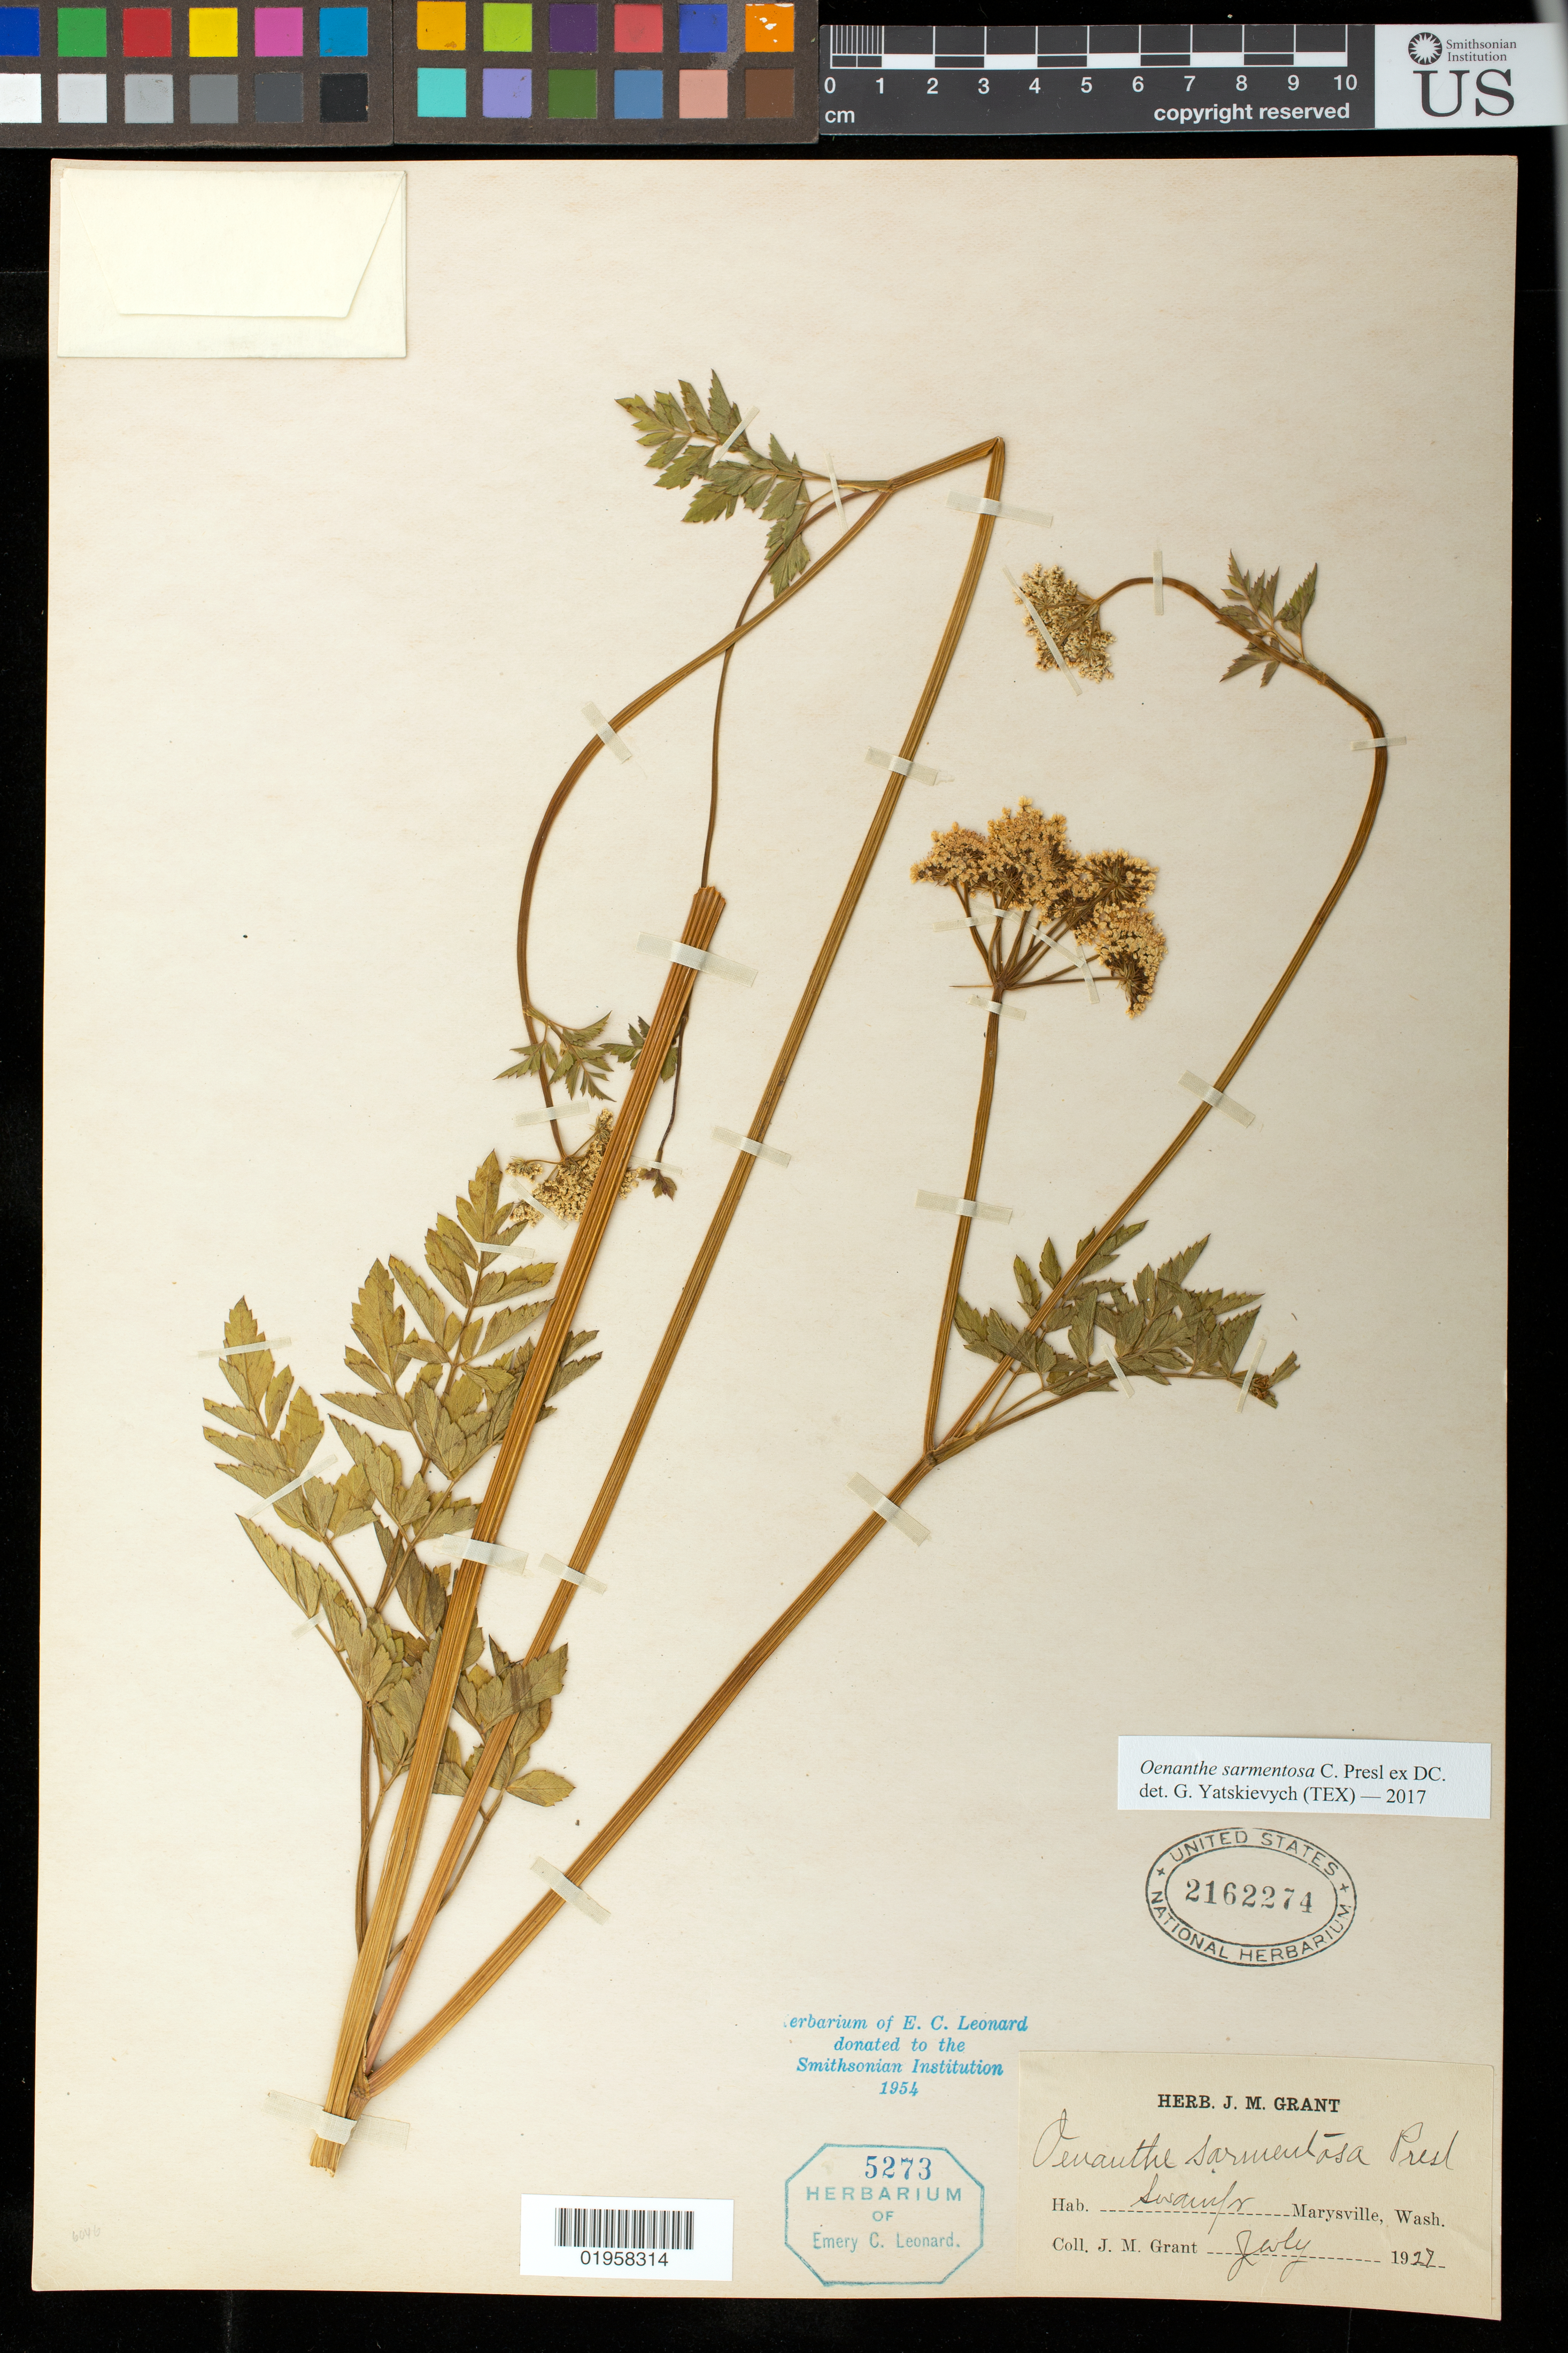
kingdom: Plantae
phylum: Tracheophyta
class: Magnoliopsida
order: Apiales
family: Apiaceae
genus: Oenanthe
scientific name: Oenanthe sarmentosa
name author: C. Presl ex DC.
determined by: Yatskievych, G. A.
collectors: J. M. Grant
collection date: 1927-07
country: United States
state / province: Washington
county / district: Snohomish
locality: Marysville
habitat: Swamp [?]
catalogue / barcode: US 2162274